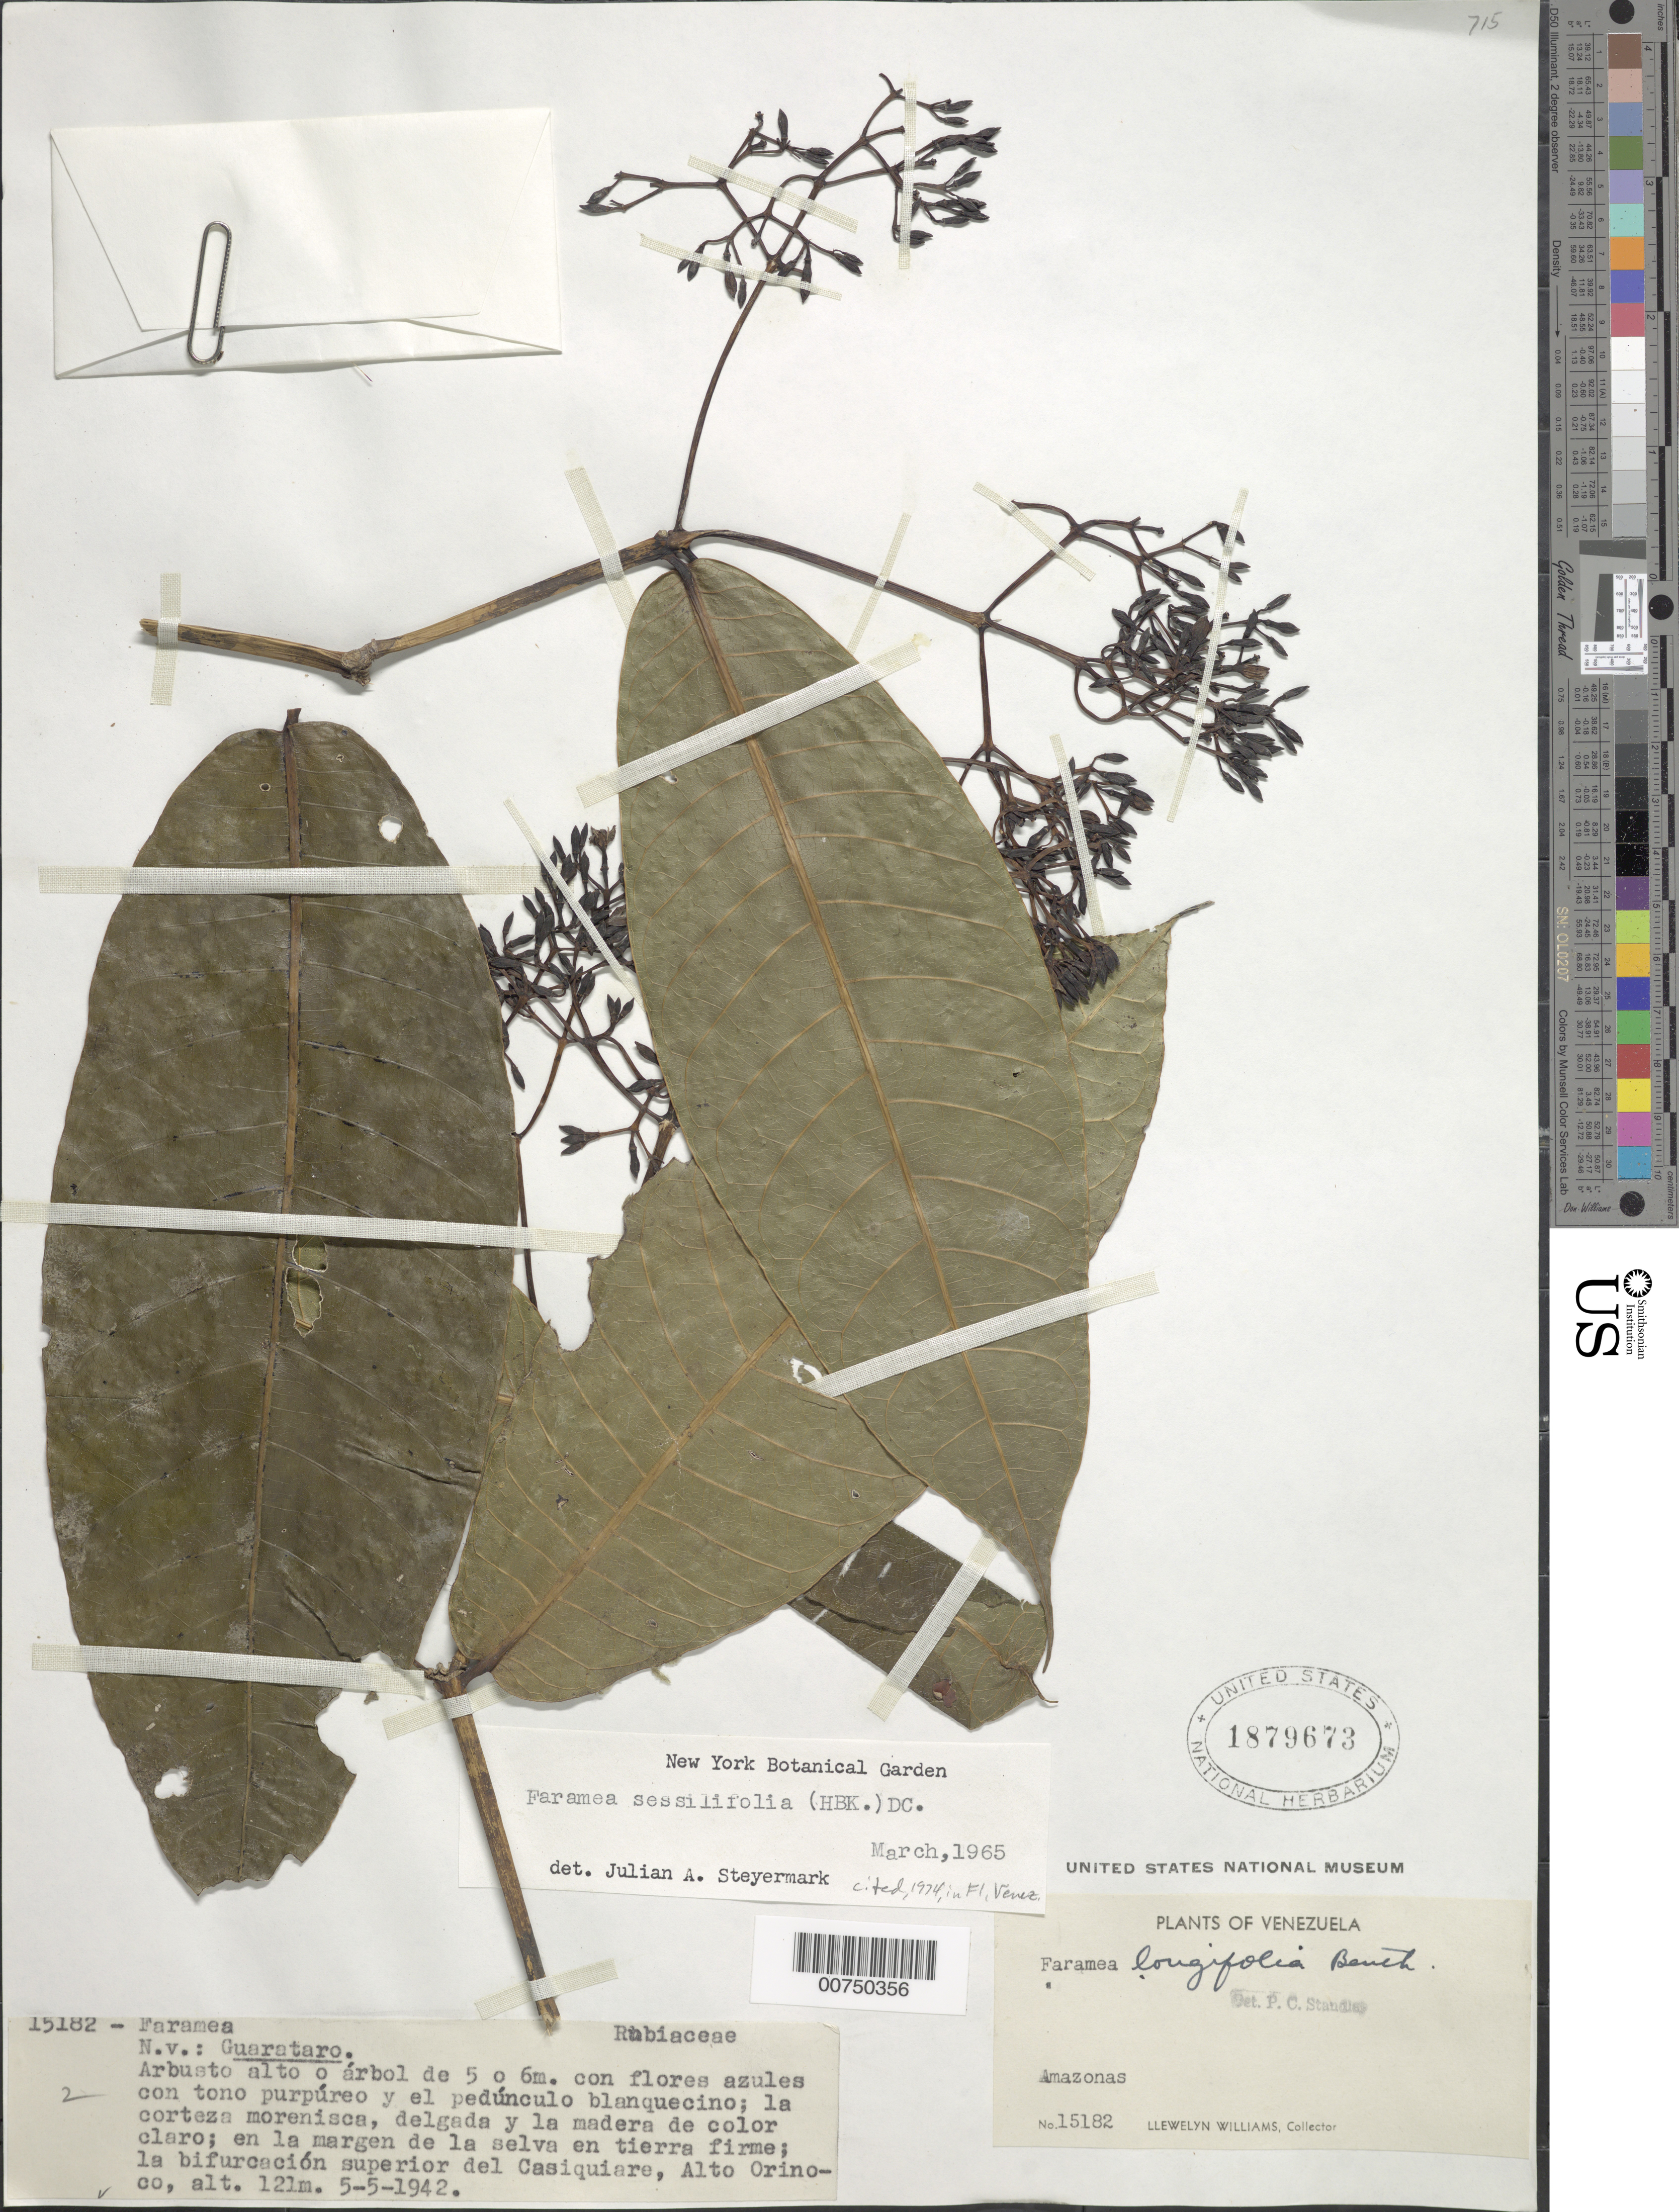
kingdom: Plantae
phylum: Tracheophyta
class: Magnoliopsida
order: Gentianales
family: Rubiaceae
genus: Faramea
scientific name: Faramea sessilifolia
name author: (Kunth) DC.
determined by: Steyermark, Julian A., (VEN)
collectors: Ll. Williams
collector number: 15182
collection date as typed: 5-May-42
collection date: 1942-05-05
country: Venezuela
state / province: Amazonas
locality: Tamatama, Alto Río Orinoco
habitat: En la bifurcacion superior del rio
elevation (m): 121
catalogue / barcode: US 1879673